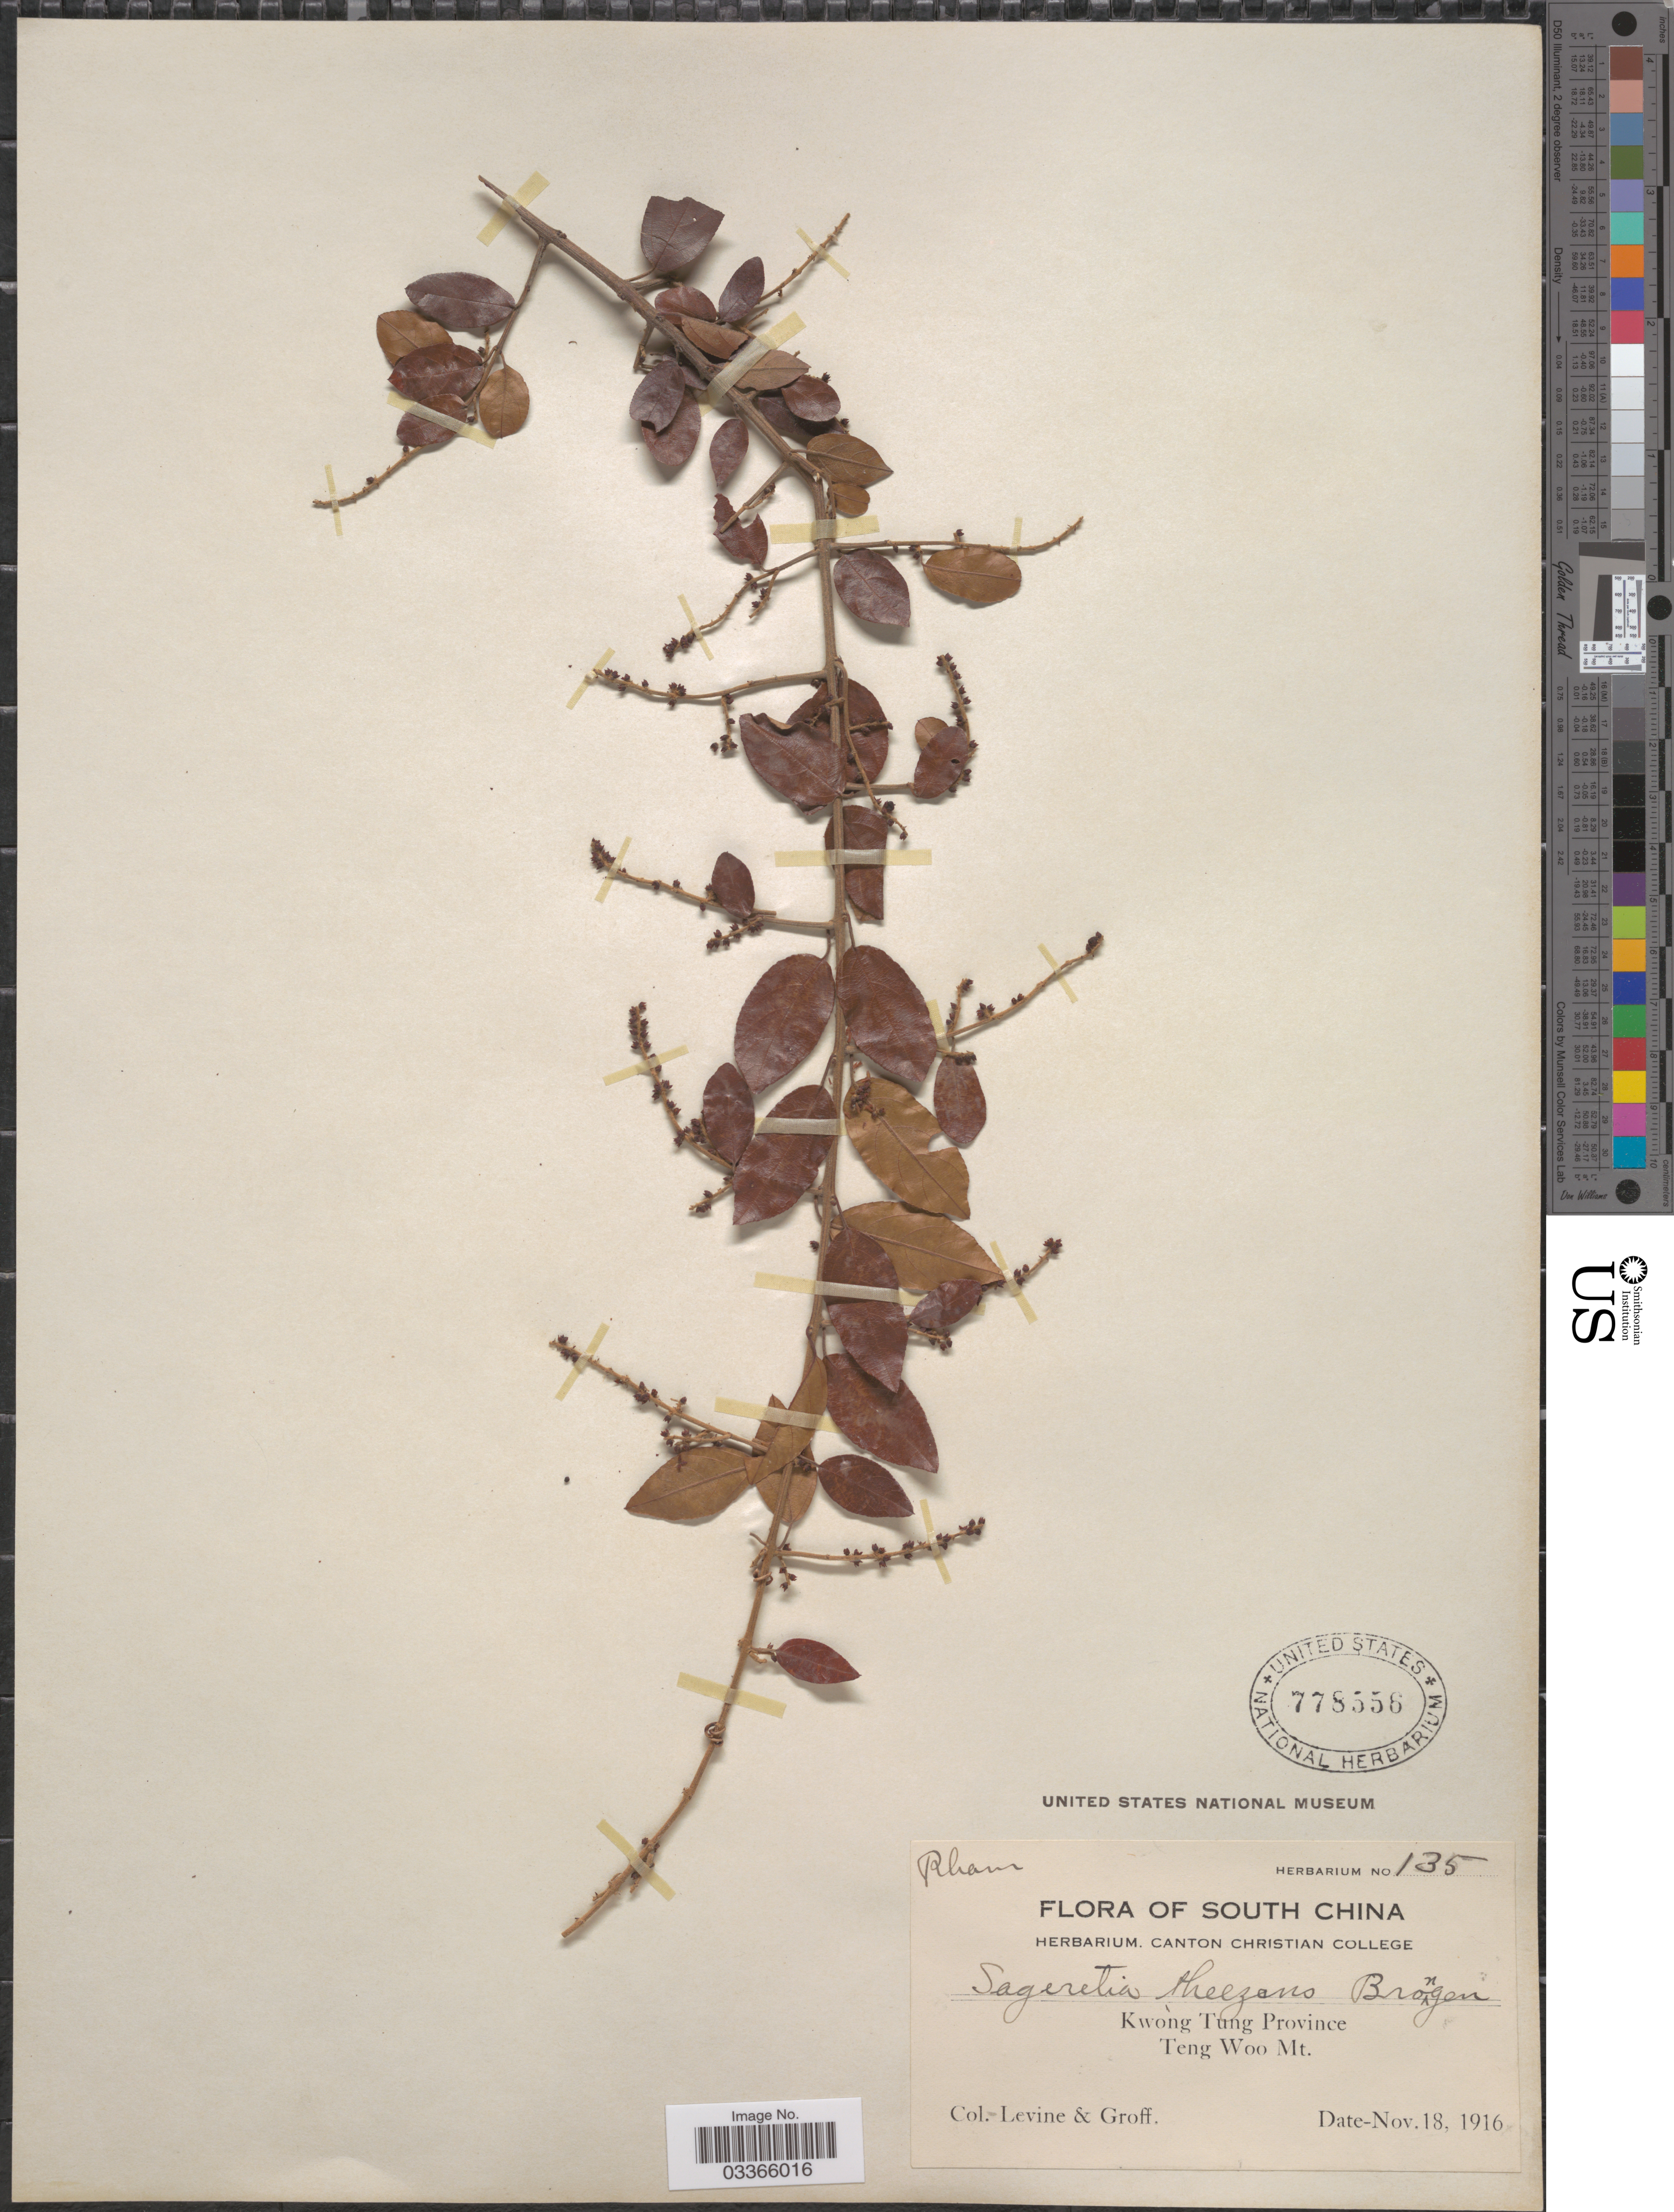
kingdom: Plantae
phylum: Tracheophyta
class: Magnoliopsida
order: Rosales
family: Rhamnaceae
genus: Sageretia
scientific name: Sageretia thea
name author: (Osbeck) M.C. Johnst.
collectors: -. Levine & -- Groff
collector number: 135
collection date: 1916-11-18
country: China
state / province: Guangdong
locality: South China, Kwong Tung Province, Teng Woo Mt.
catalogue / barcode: US 778556